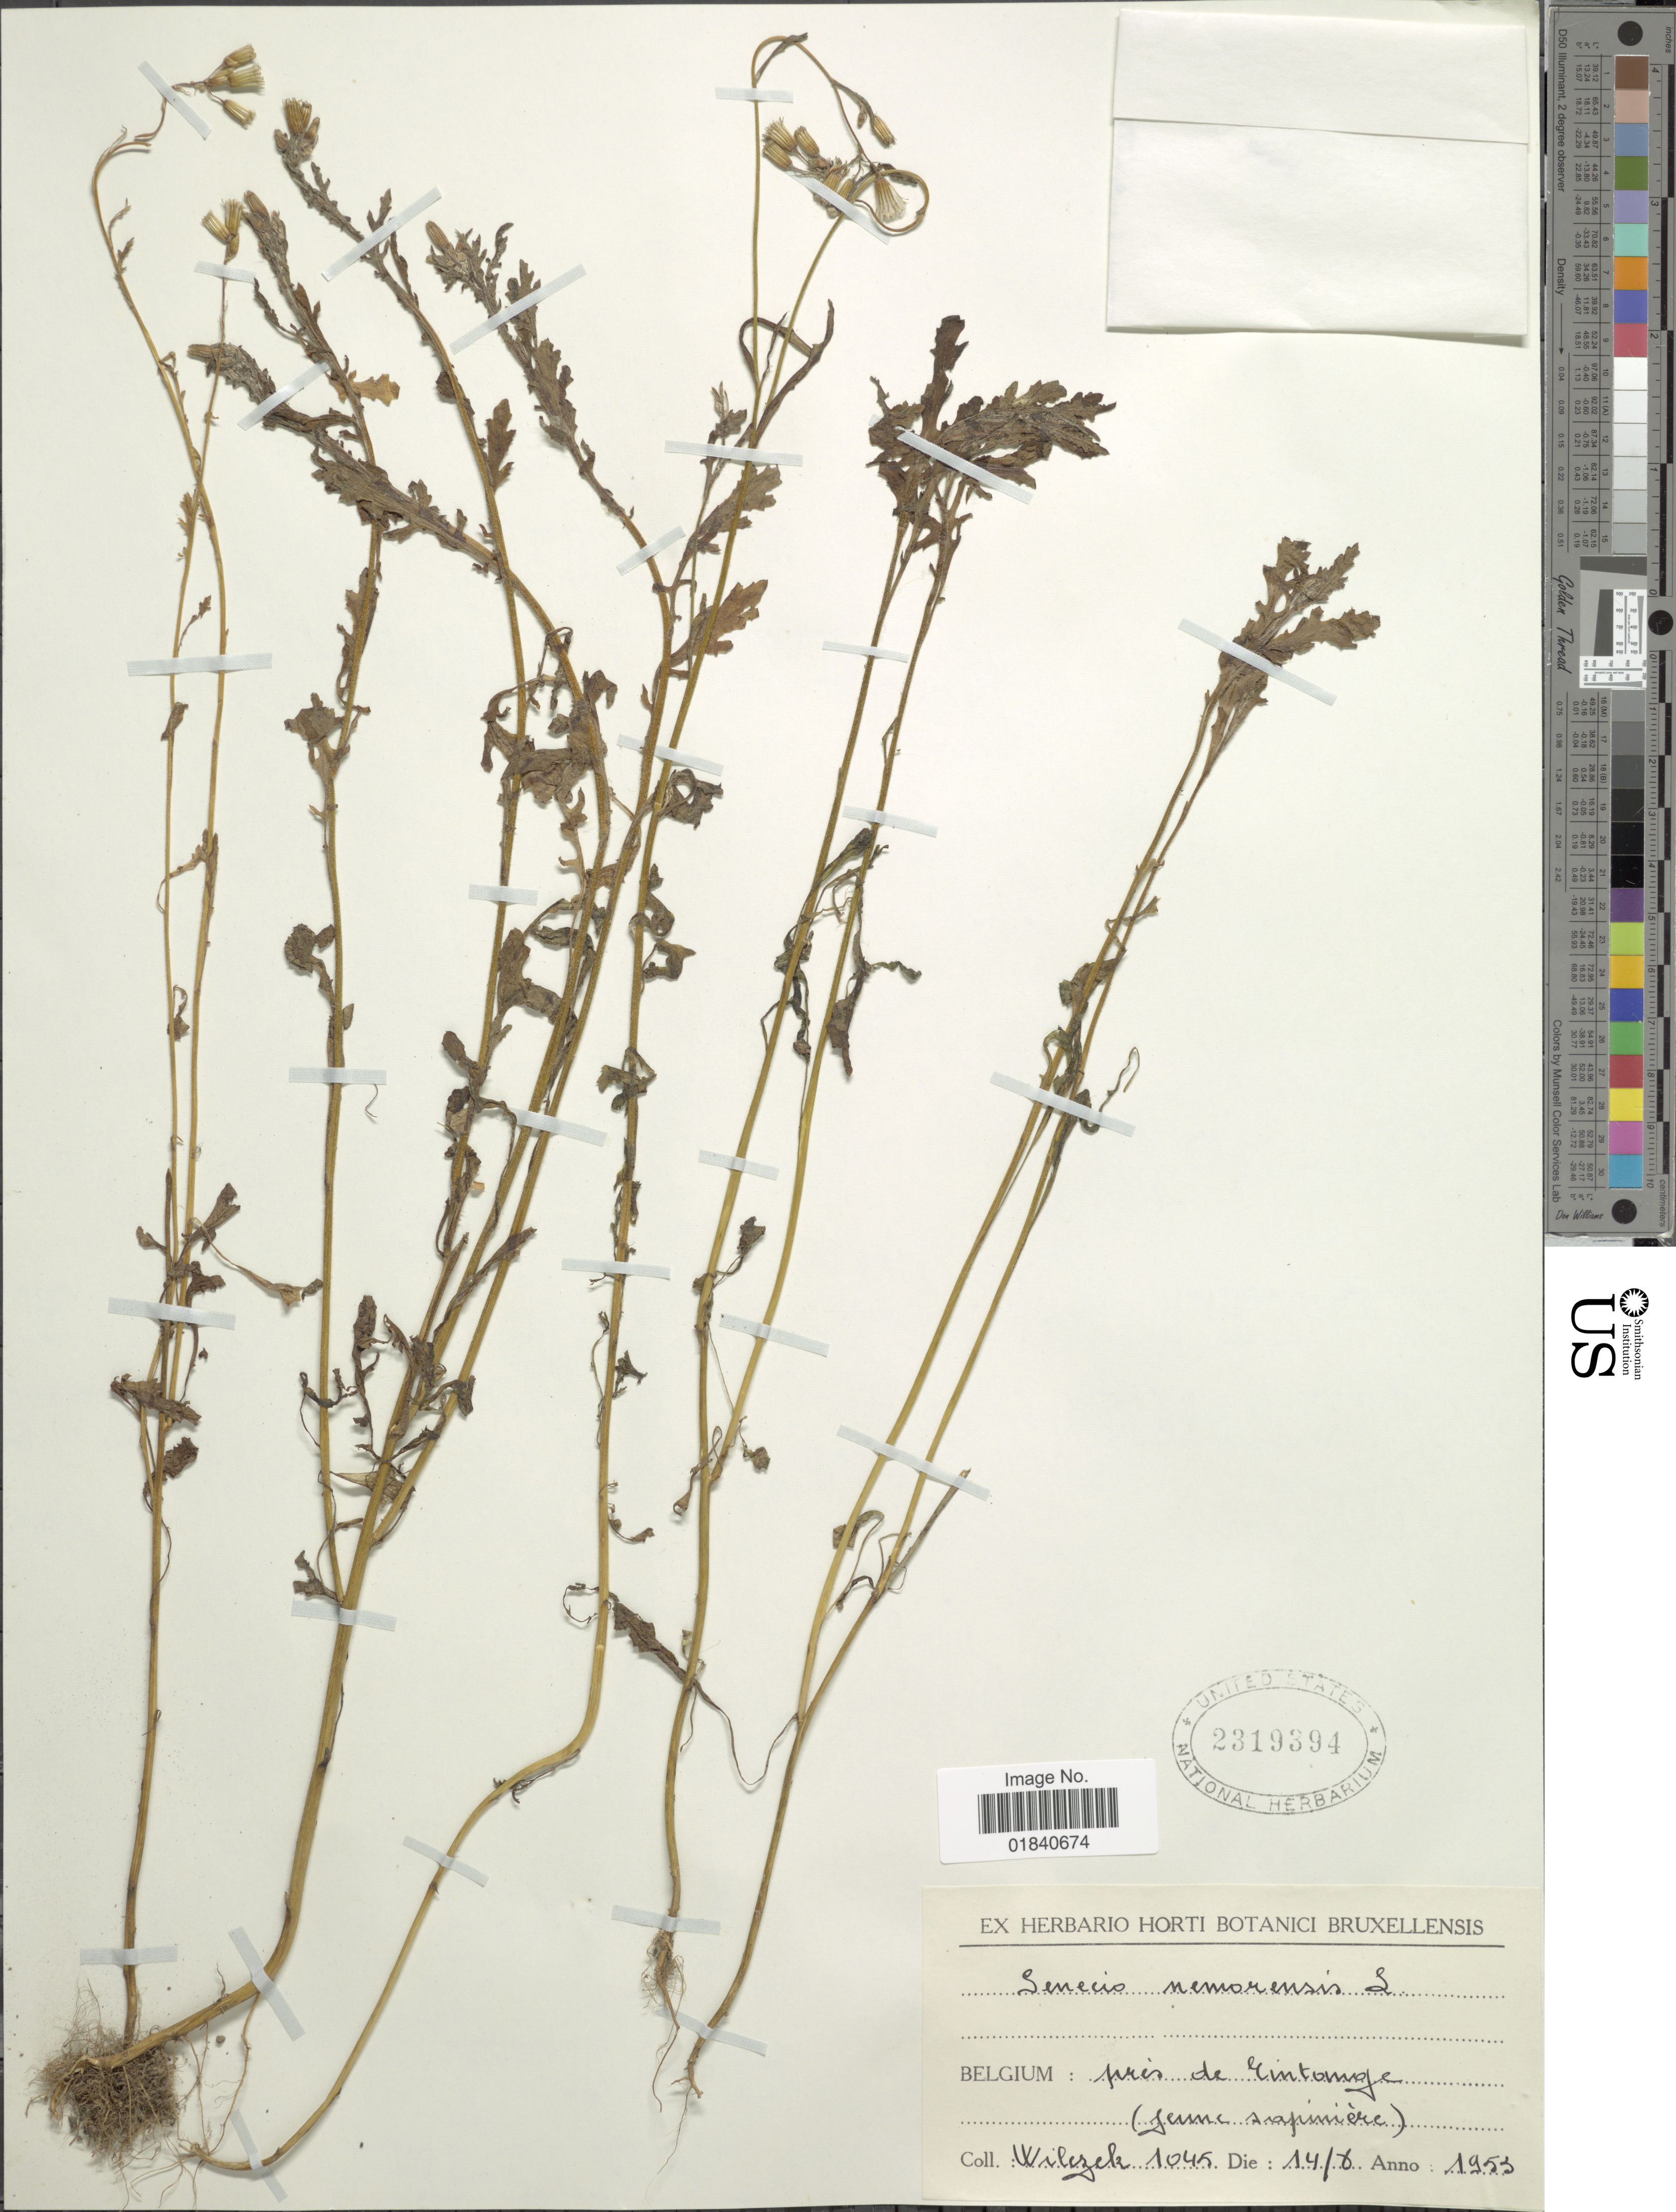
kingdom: Plantae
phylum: Tracheophyta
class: Magnoliopsida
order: Asterales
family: Asteraceae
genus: Senecio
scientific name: Senecio nemorensis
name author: L.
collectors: Wilczek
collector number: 1045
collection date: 1953-06-14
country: Belgium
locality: Pres de Eintomge (jeune sapiniere) [interpreted]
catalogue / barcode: US 2319394